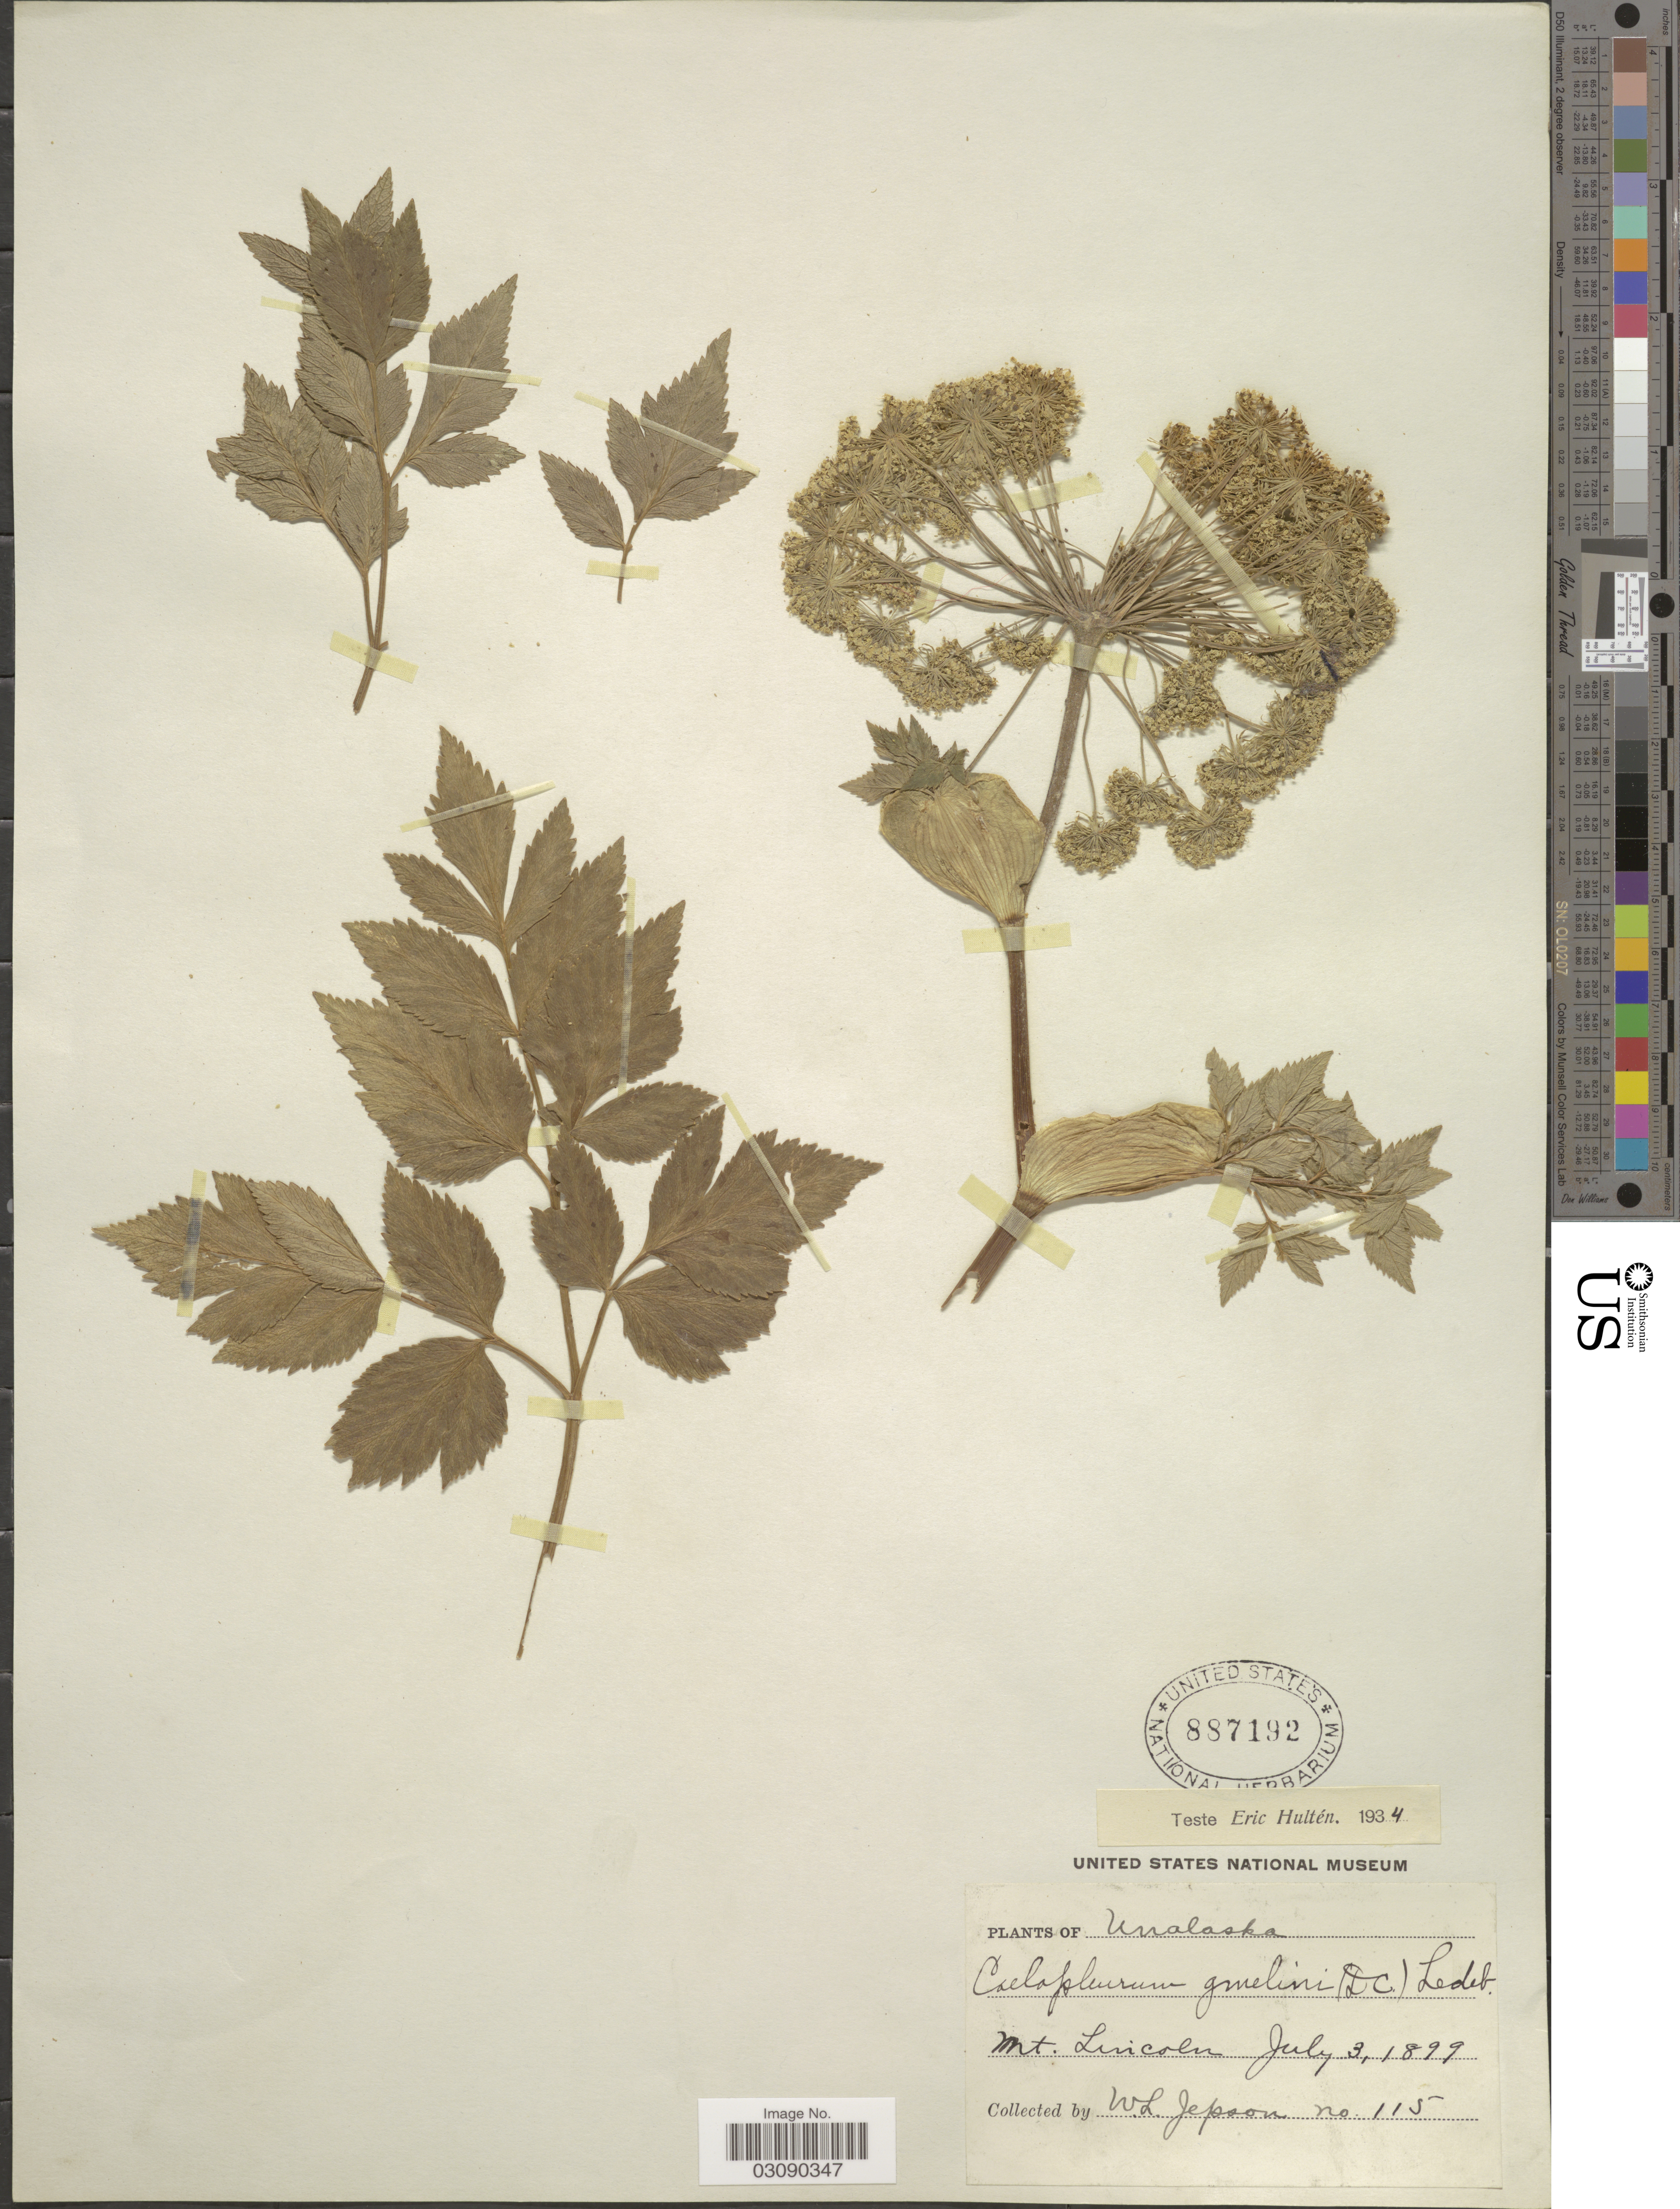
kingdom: Plantae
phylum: Tracheophyta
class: Magnoliopsida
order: Apiales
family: Apiaceae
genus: Angelica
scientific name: Angelica lucida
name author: L.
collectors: W. L. Jepson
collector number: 115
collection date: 1899-07-03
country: United States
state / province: Alaska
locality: Unalaska, Mt. Lincoln.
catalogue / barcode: US 887192